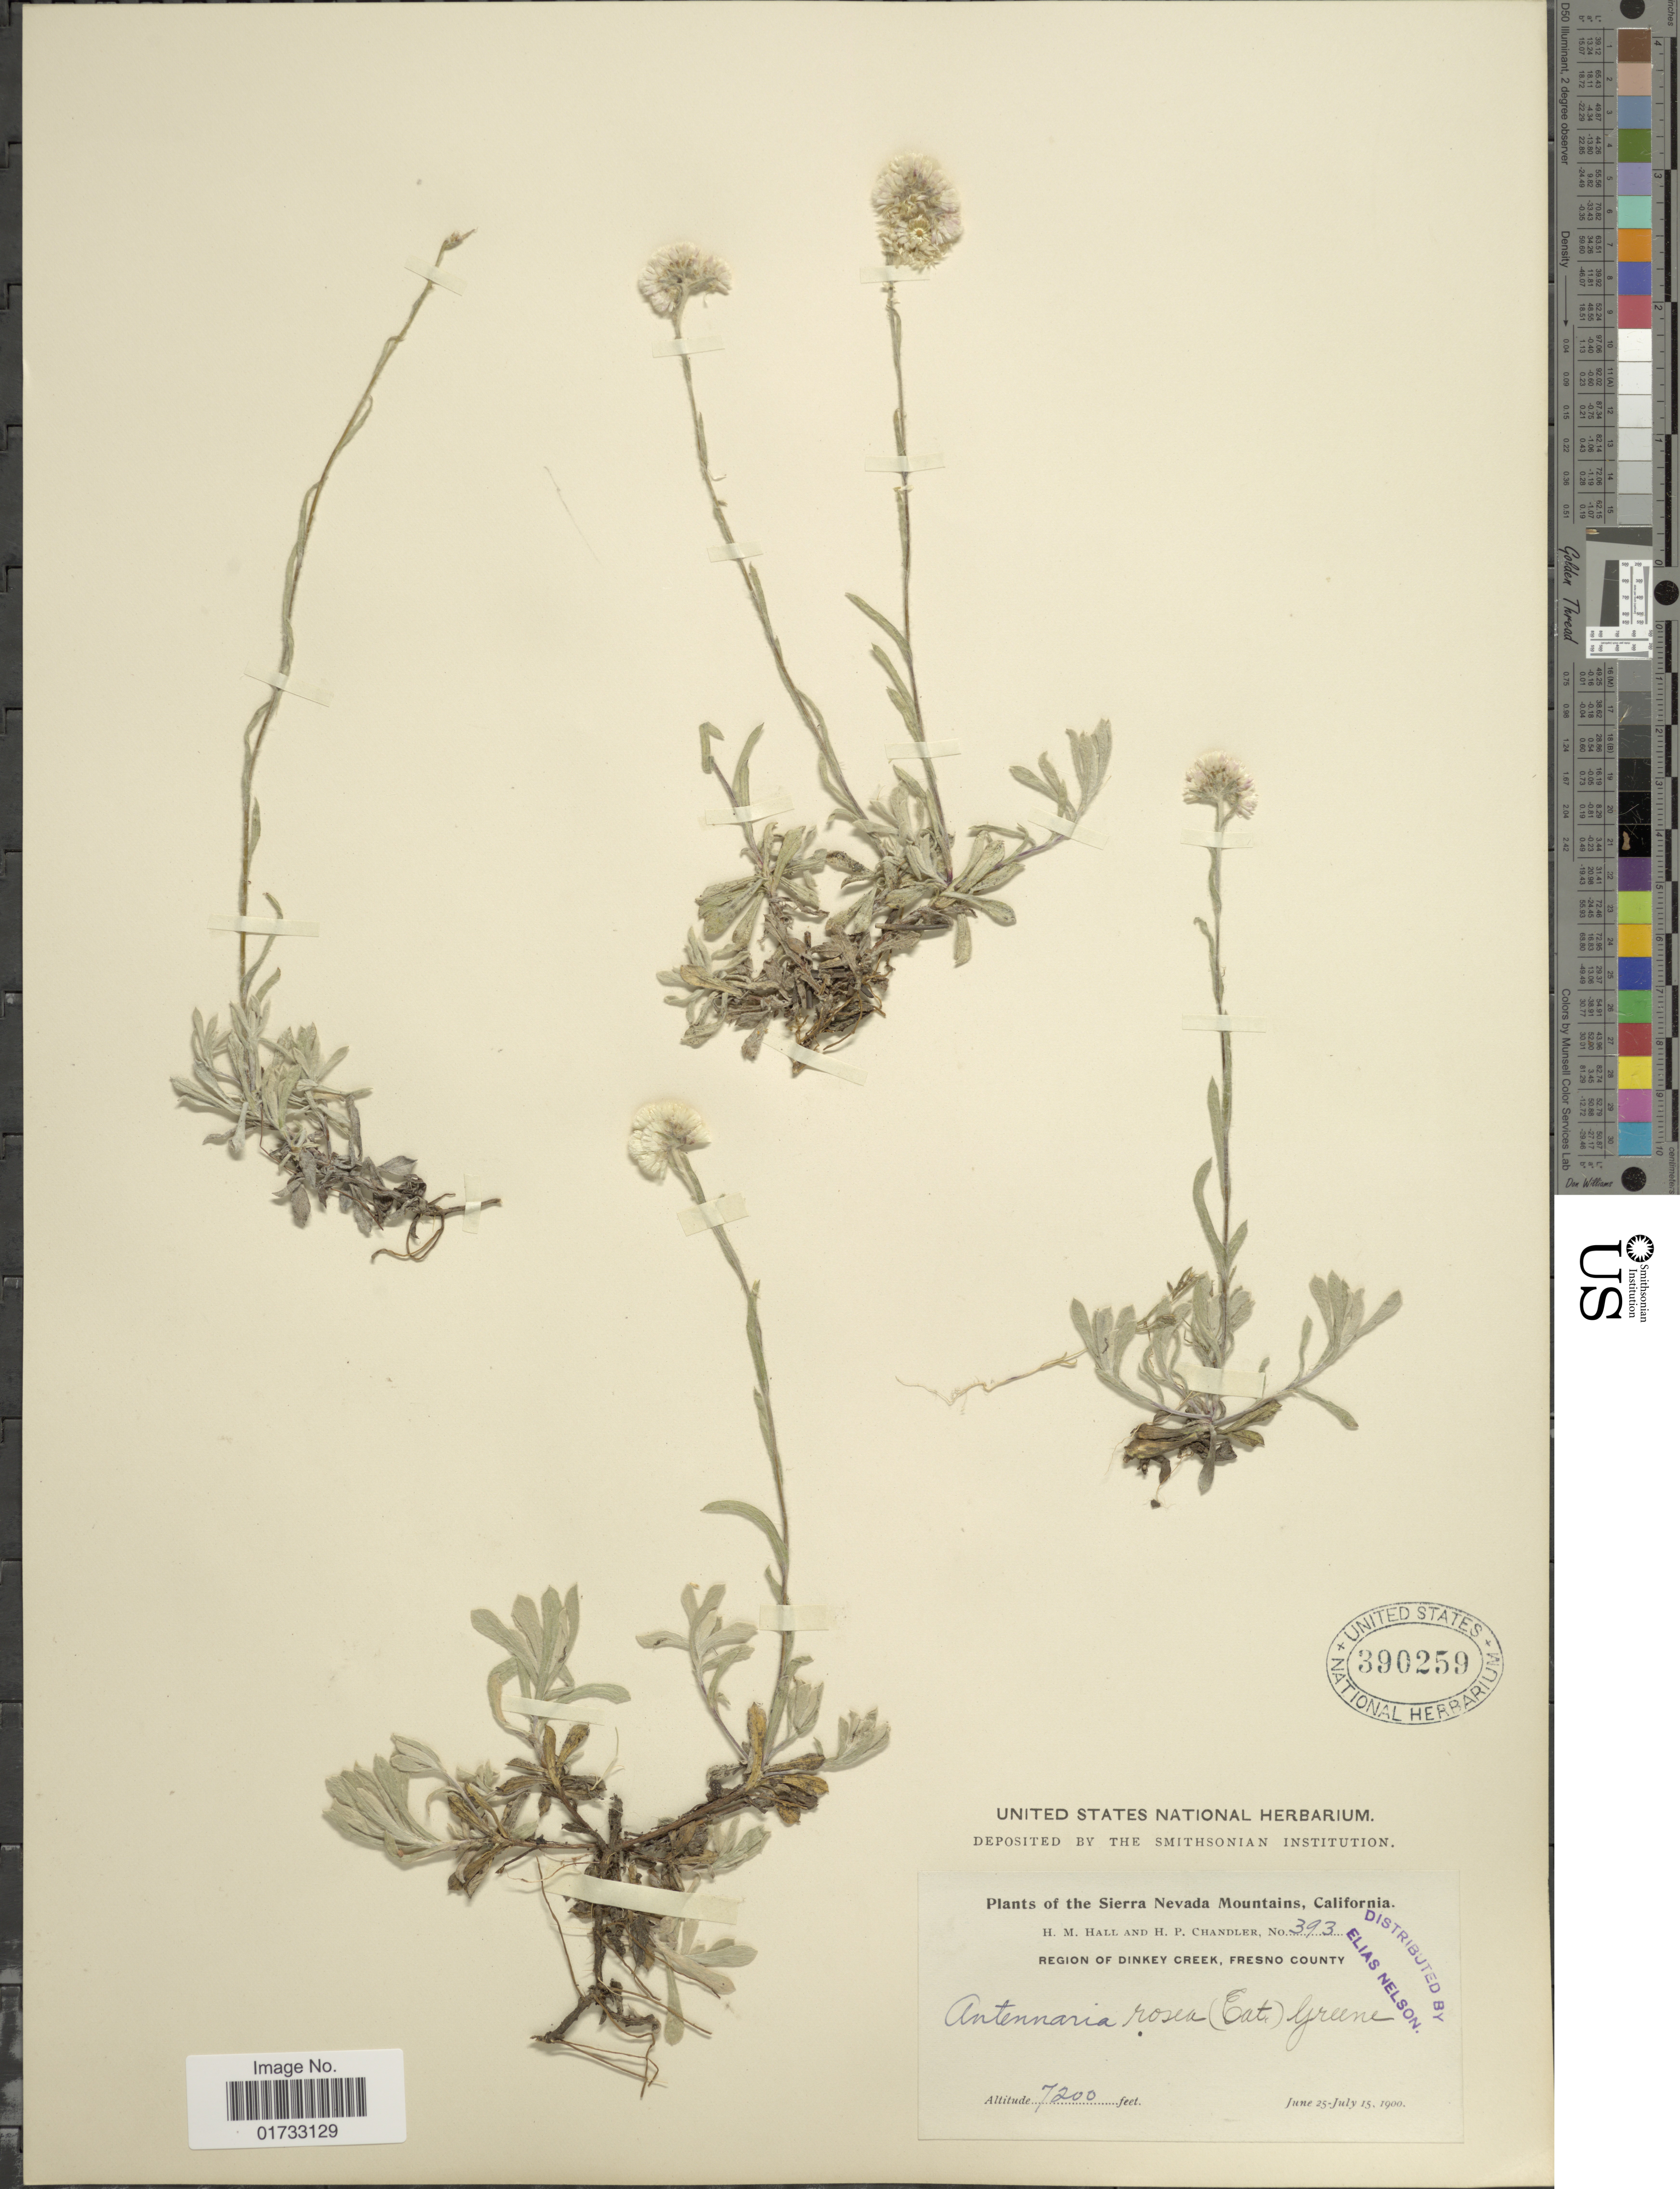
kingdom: Plantae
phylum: Tracheophyta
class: Magnoliopsida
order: Asterales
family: Asteraceae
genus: Antennaria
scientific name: Antennaria rosea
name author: Greene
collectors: H. M. Hall & H. Chandler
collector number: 393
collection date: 1900-06-25/1900-07-15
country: United States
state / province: California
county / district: Fresno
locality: Sierra Nevada Mountains, region of Dinkey Creek, Fresno County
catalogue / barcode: US 390259